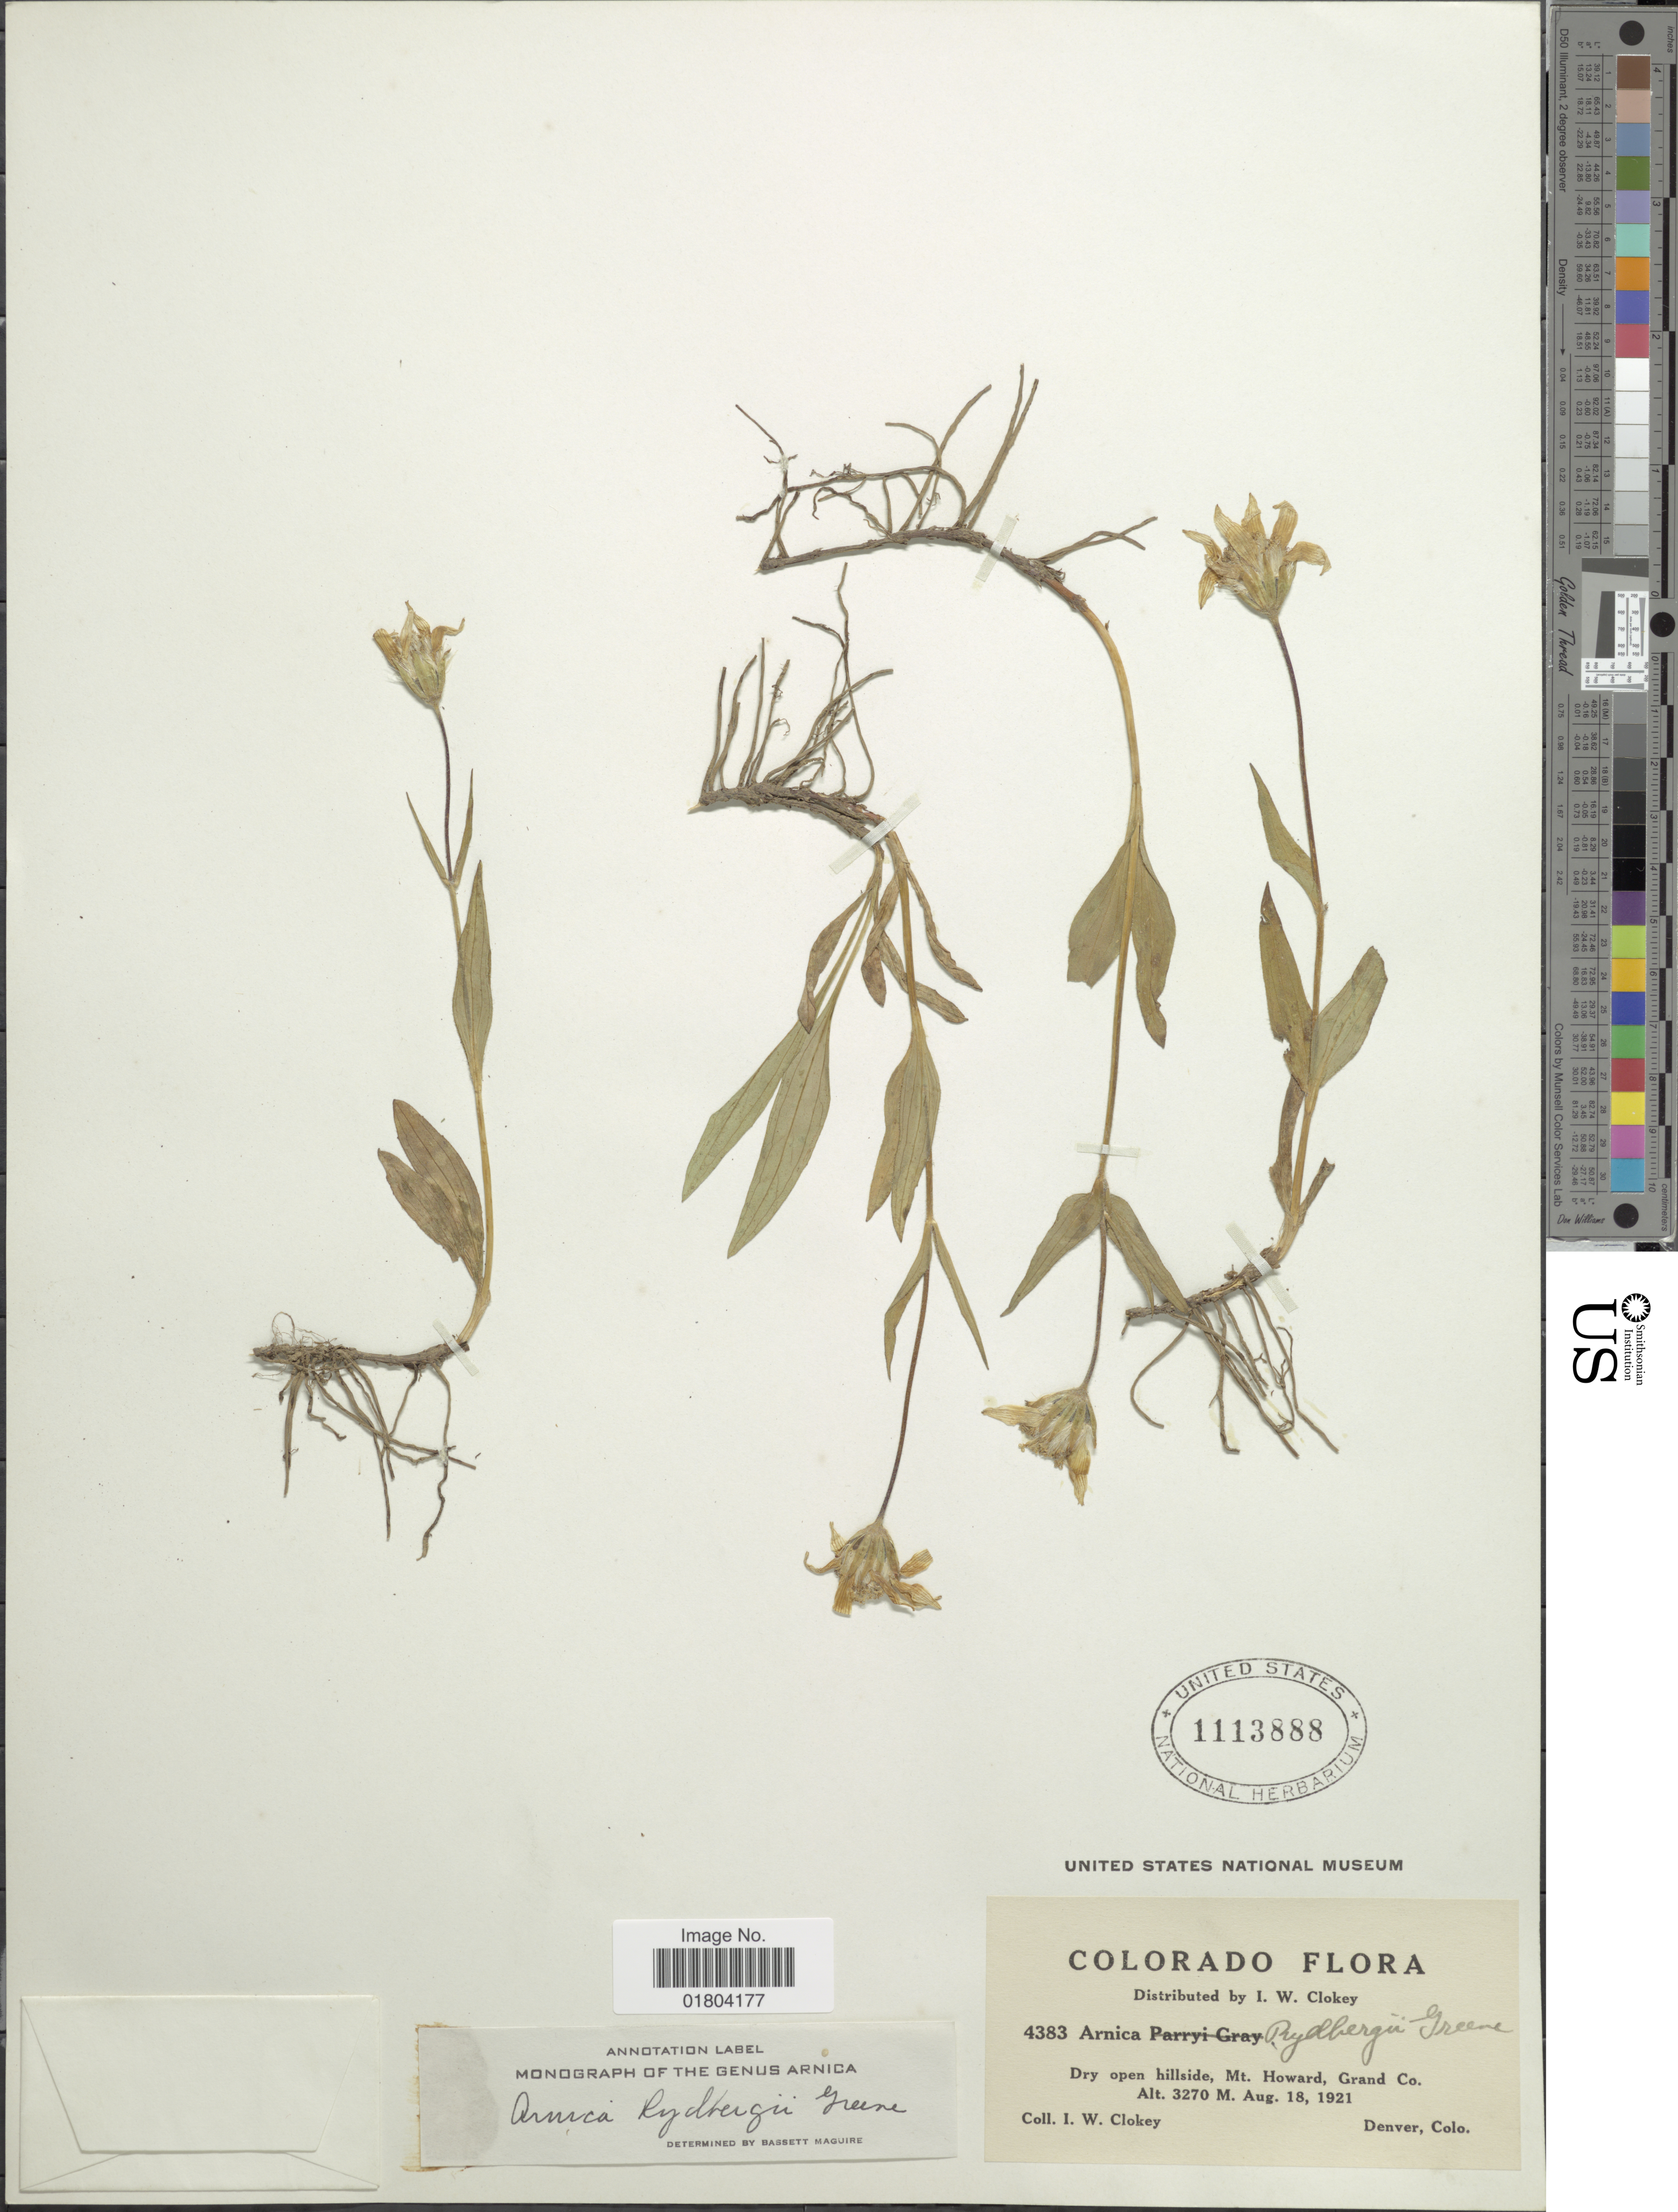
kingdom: Plantae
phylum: Tracheophyta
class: Magnoliopsida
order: Asterales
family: Asteraceae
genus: Arnica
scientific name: Arnica rydbergii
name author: Greene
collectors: I. W. Clokey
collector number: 4383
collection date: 1921-08-18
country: United States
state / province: Colorado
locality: Dry open hillside, Mt Howard, Grand Co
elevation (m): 3270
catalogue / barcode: US 1113888